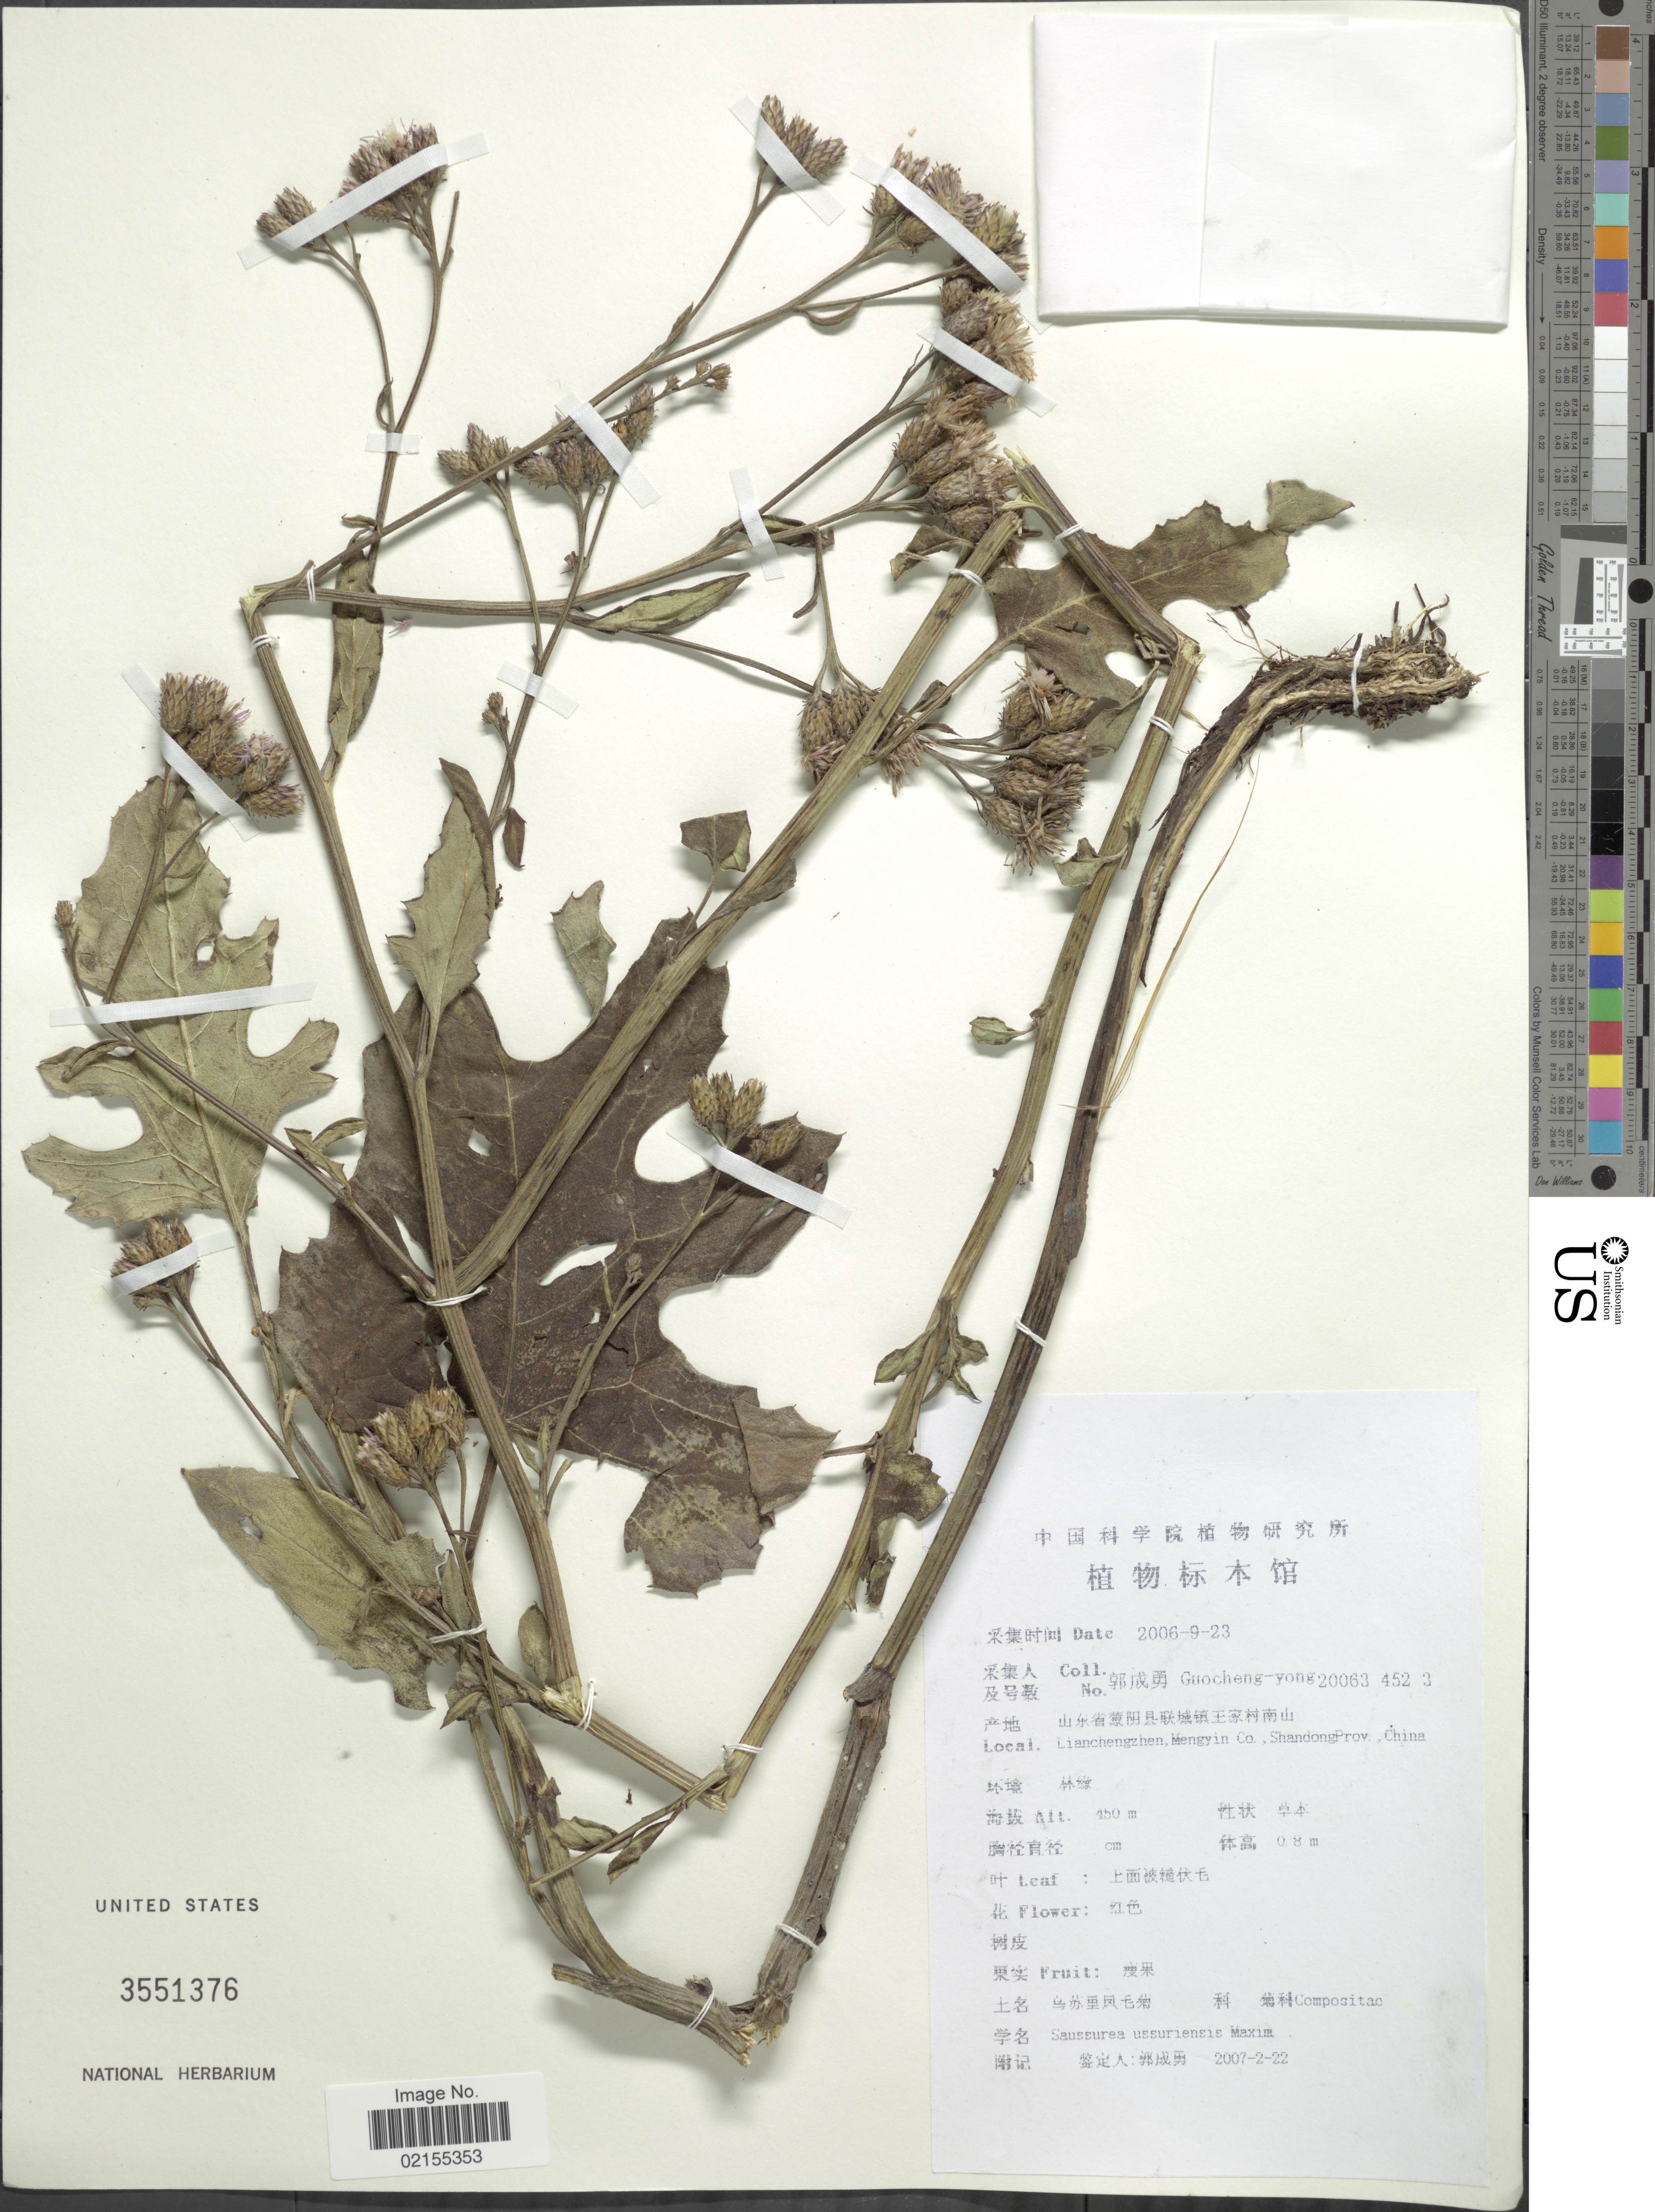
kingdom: Plantae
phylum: Tracheophyta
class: Magnoliopsida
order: Asterales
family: Asteraceae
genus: Saussurea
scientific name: Saussurea ussuriensis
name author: Maxim.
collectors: Guo cheng-yong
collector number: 20063-452-3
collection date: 2006-09-23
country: China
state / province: Shandong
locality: Lianchengzhen, Mengyin Co.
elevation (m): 450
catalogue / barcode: US 3551376